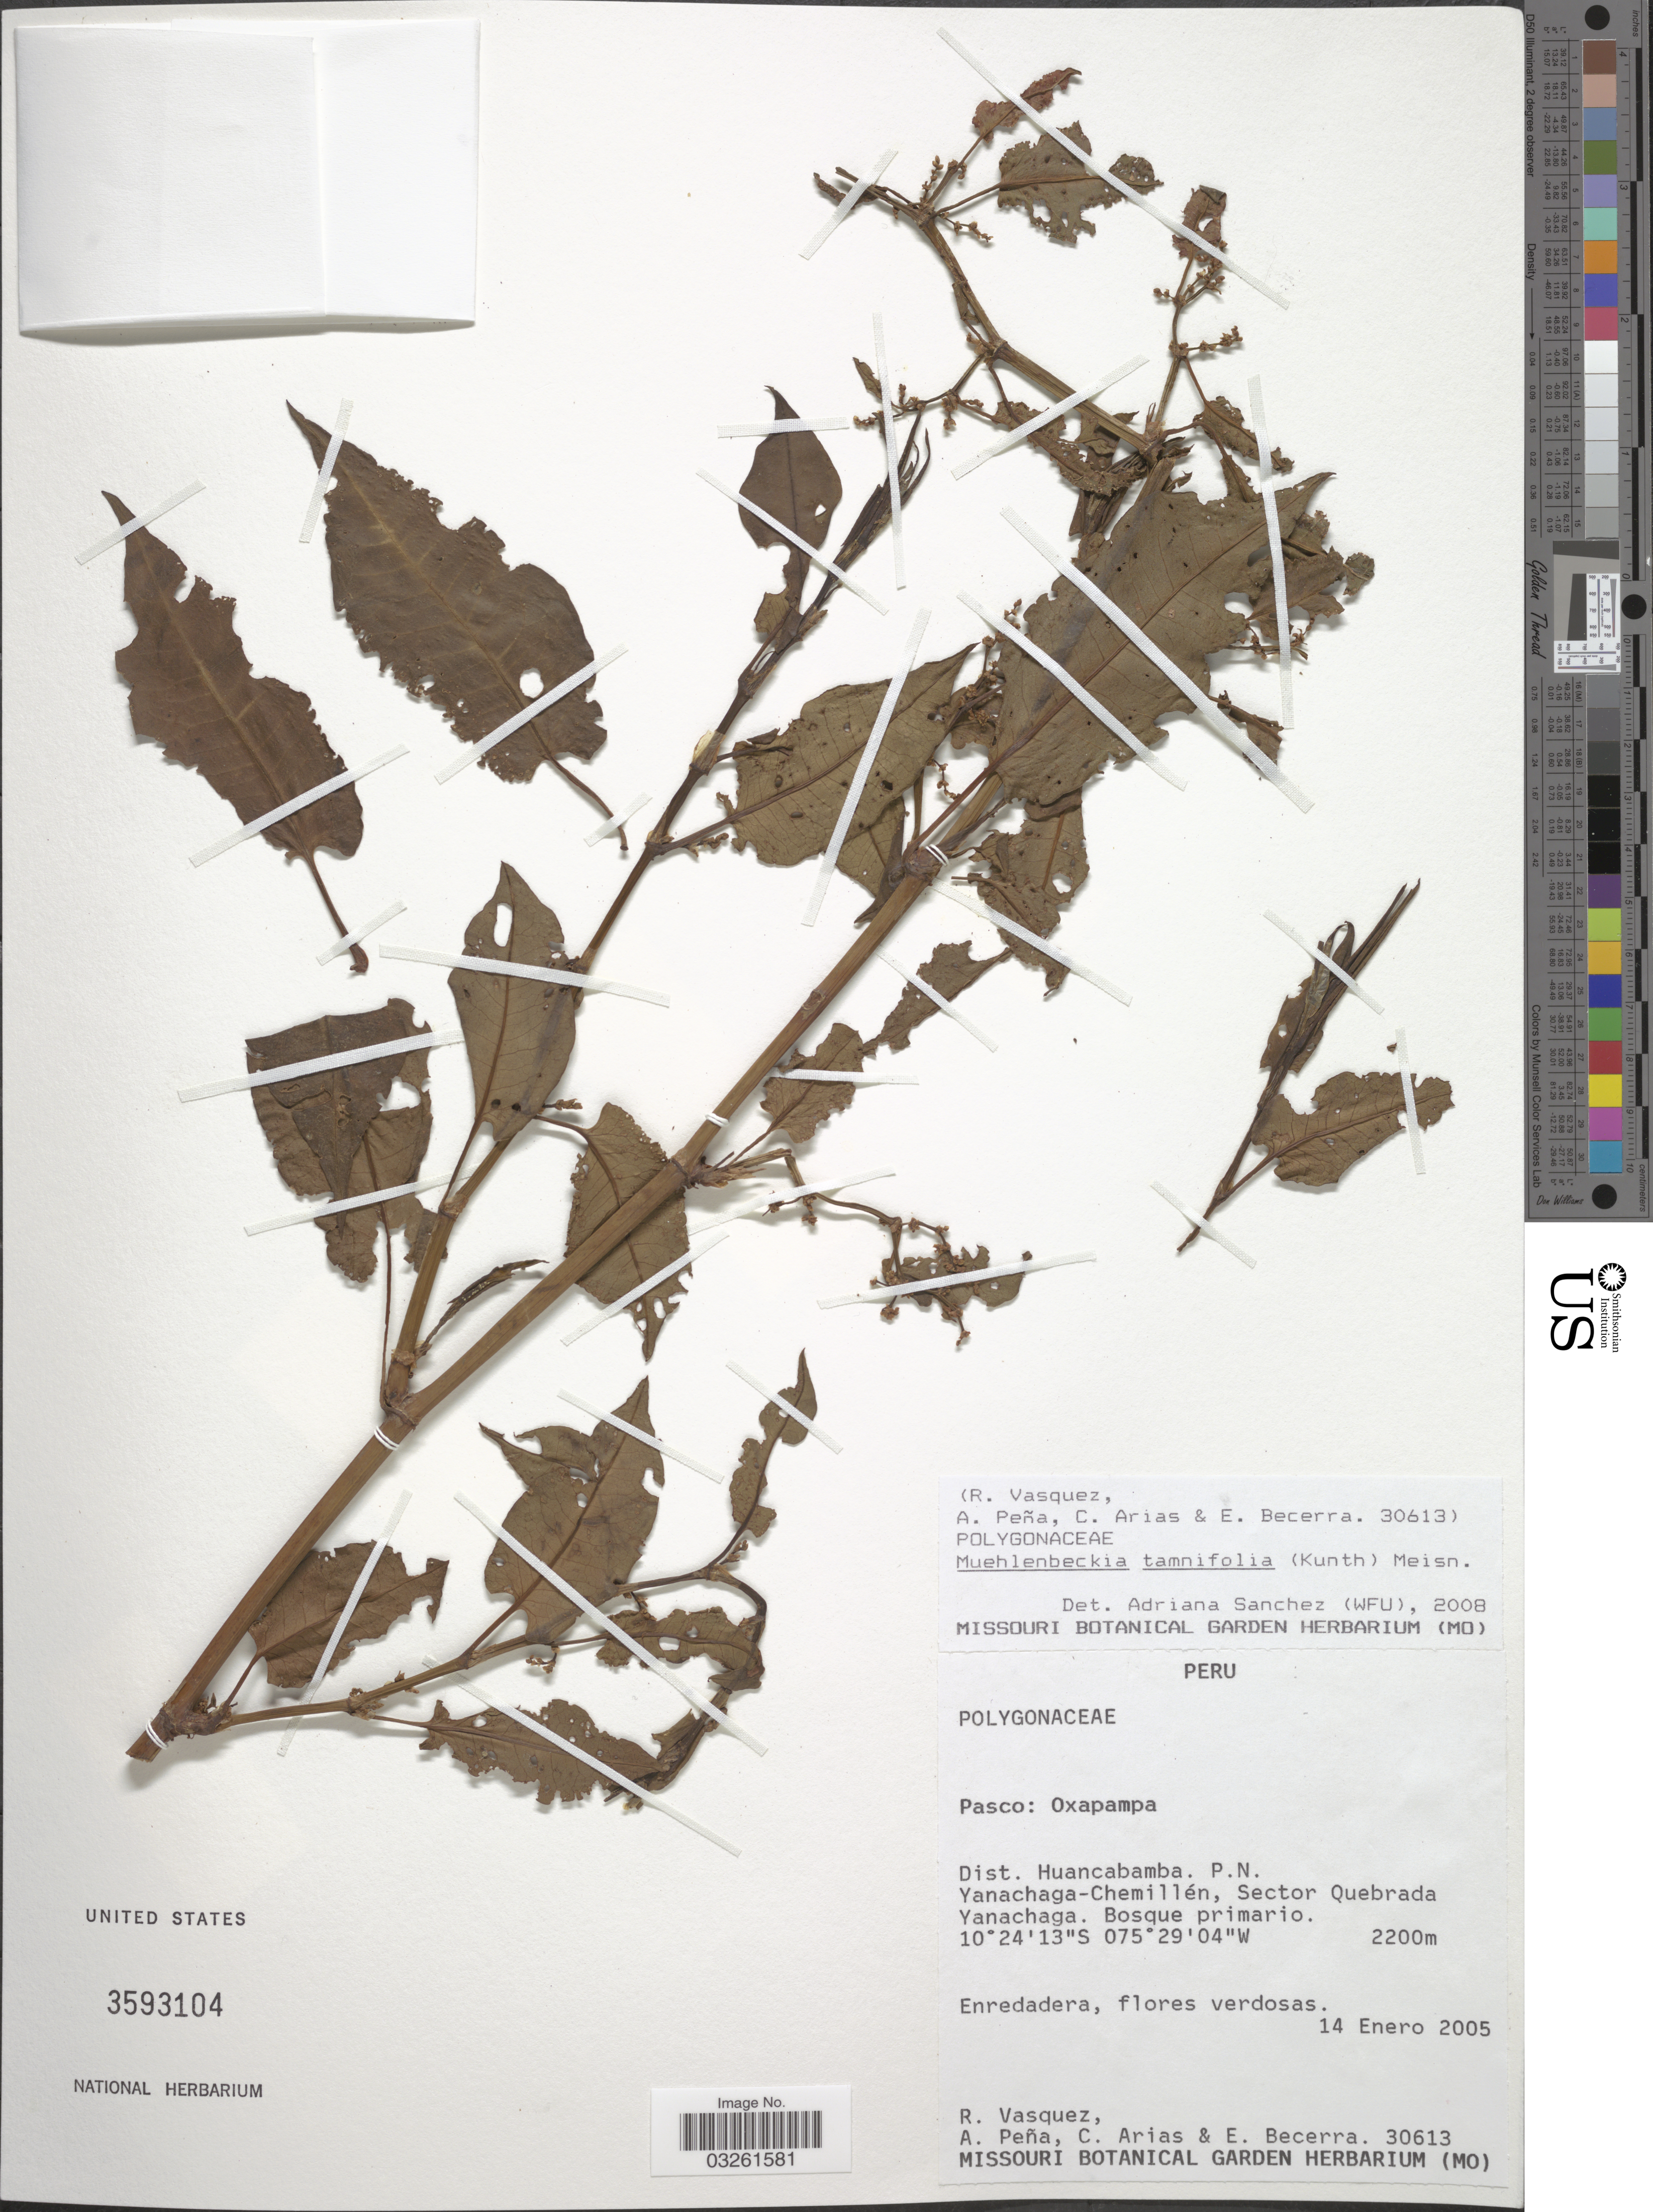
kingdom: Plantae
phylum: Tracheophyta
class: Magnoliopsida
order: Caryophyllales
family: Polygonaceae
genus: Muehlenbeckia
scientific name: Muehlenbeckia tamnifolia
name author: (Kunth) Meisn.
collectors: R. Vasquez, A. Peña, C. Arias & E. Becerra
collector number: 30613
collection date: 2005-01-14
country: Peru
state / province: Pasco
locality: Oxapampa, Dist. Huancabamba. P.N. Yanachaga-Chemillén, Sector Quebrada Yanachaga.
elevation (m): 2200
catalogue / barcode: US 3593104